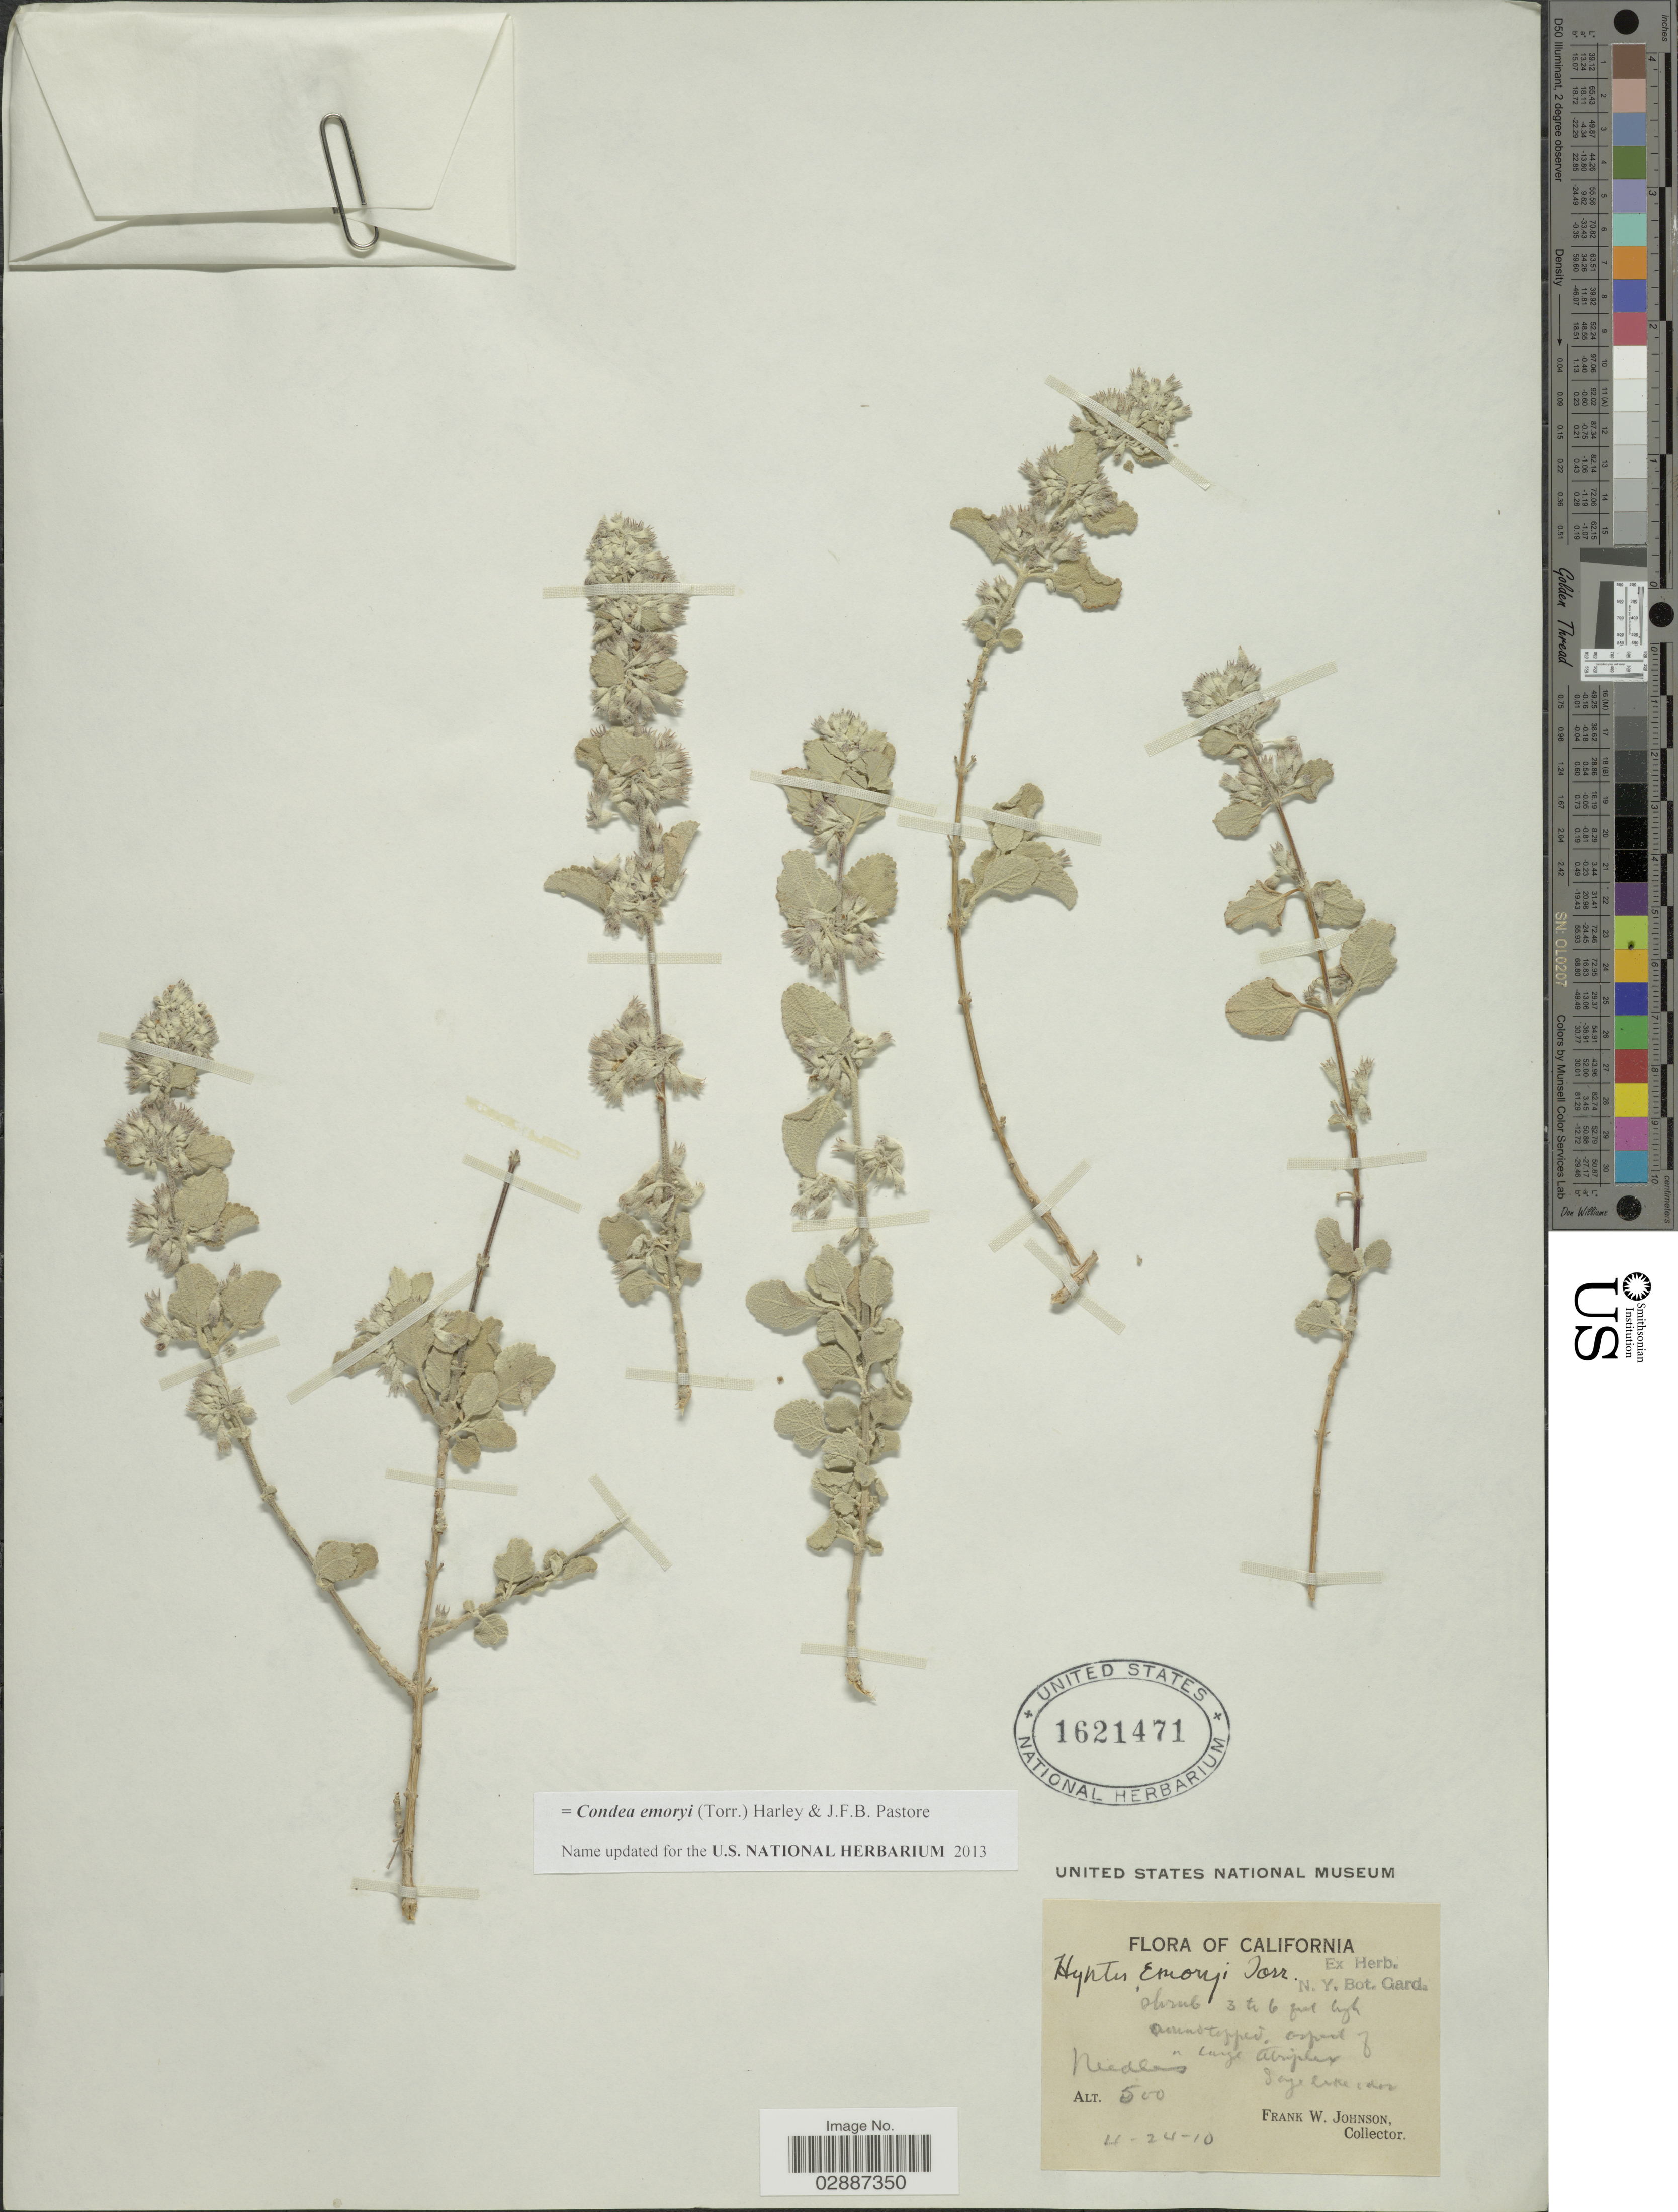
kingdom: Plantae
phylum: Tracheophyta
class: Magnoliopsida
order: Lamiales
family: Lamiaceae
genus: Condea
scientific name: Condea emoryi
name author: (Torr.) Harley & J.F.B. Pastore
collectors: F. W. Johnson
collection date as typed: Transcribed d/m/y: 24/4/10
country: United States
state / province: California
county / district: San Bernardino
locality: Needles.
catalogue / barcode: US 1621471